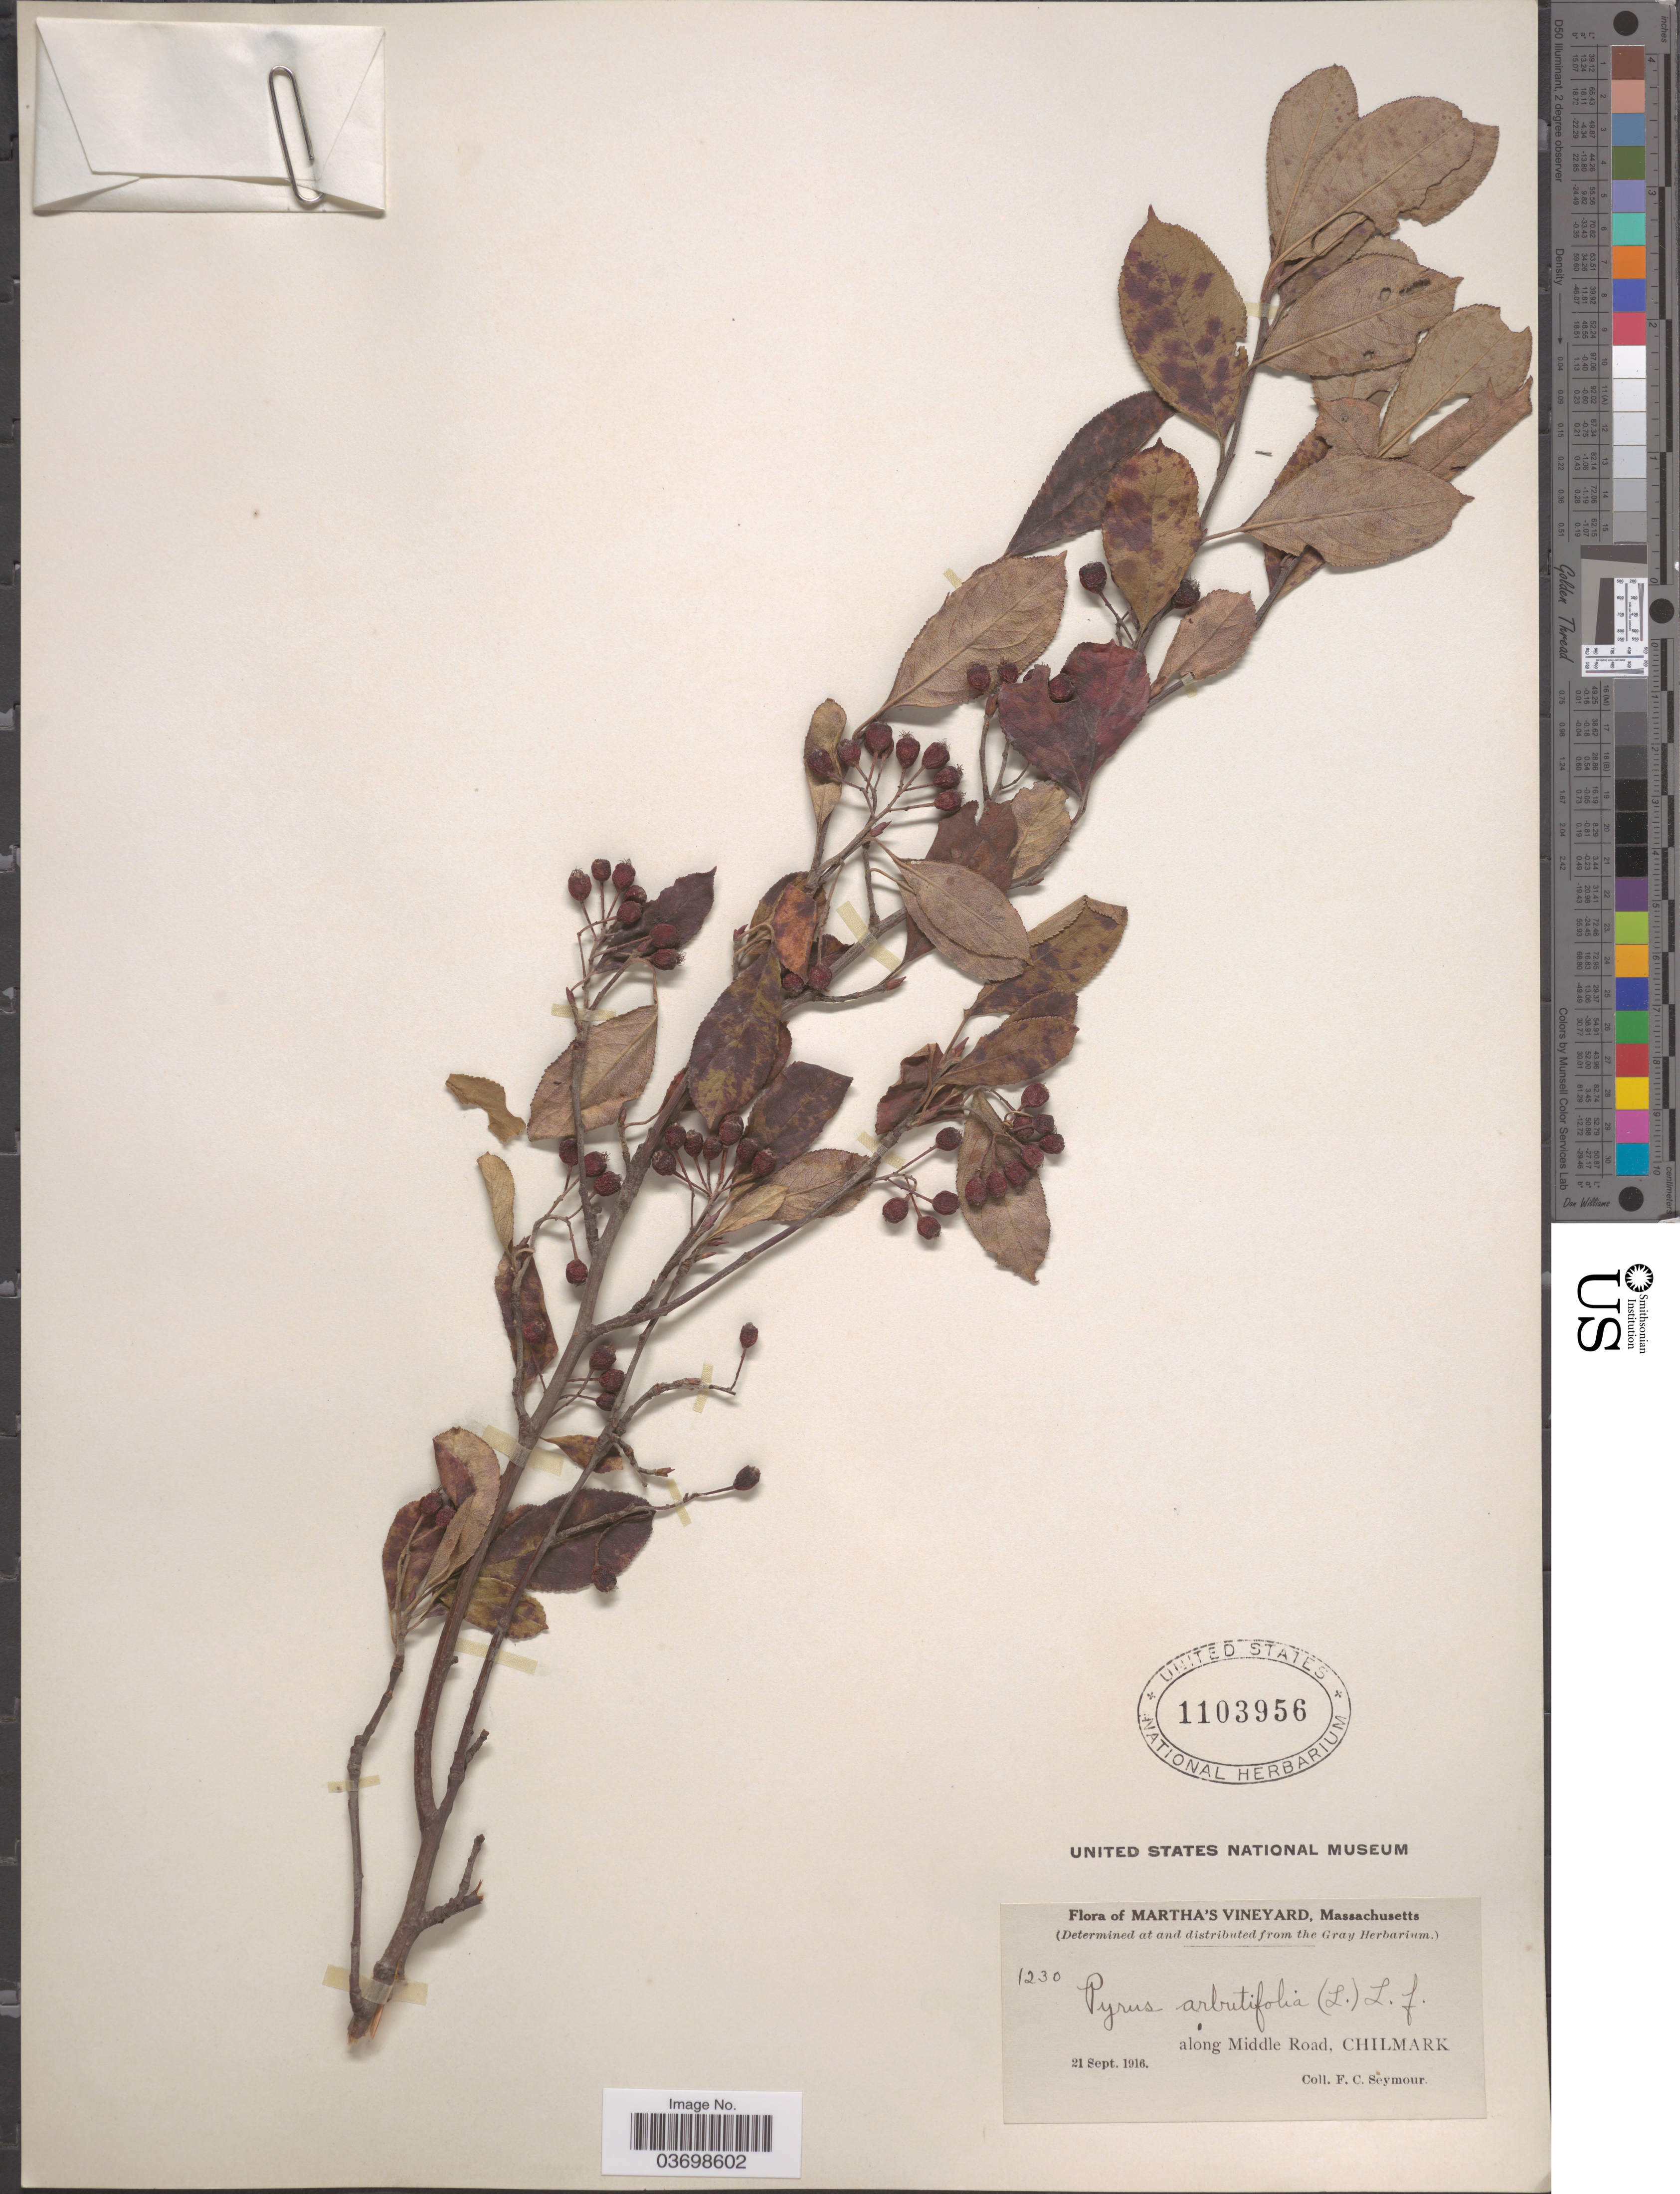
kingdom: Plantae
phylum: Tracheophyta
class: Magnoliopsida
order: Rosales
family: Rosaceae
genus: Aronia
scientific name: Aronia arbutifolia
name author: (L.) Pers.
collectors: F. C. Seymour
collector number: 1230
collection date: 1916-09-21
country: United States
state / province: Massachusetts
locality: Martha's Vineyard. Along Middle Road, Chilmark.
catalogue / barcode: US 1103956